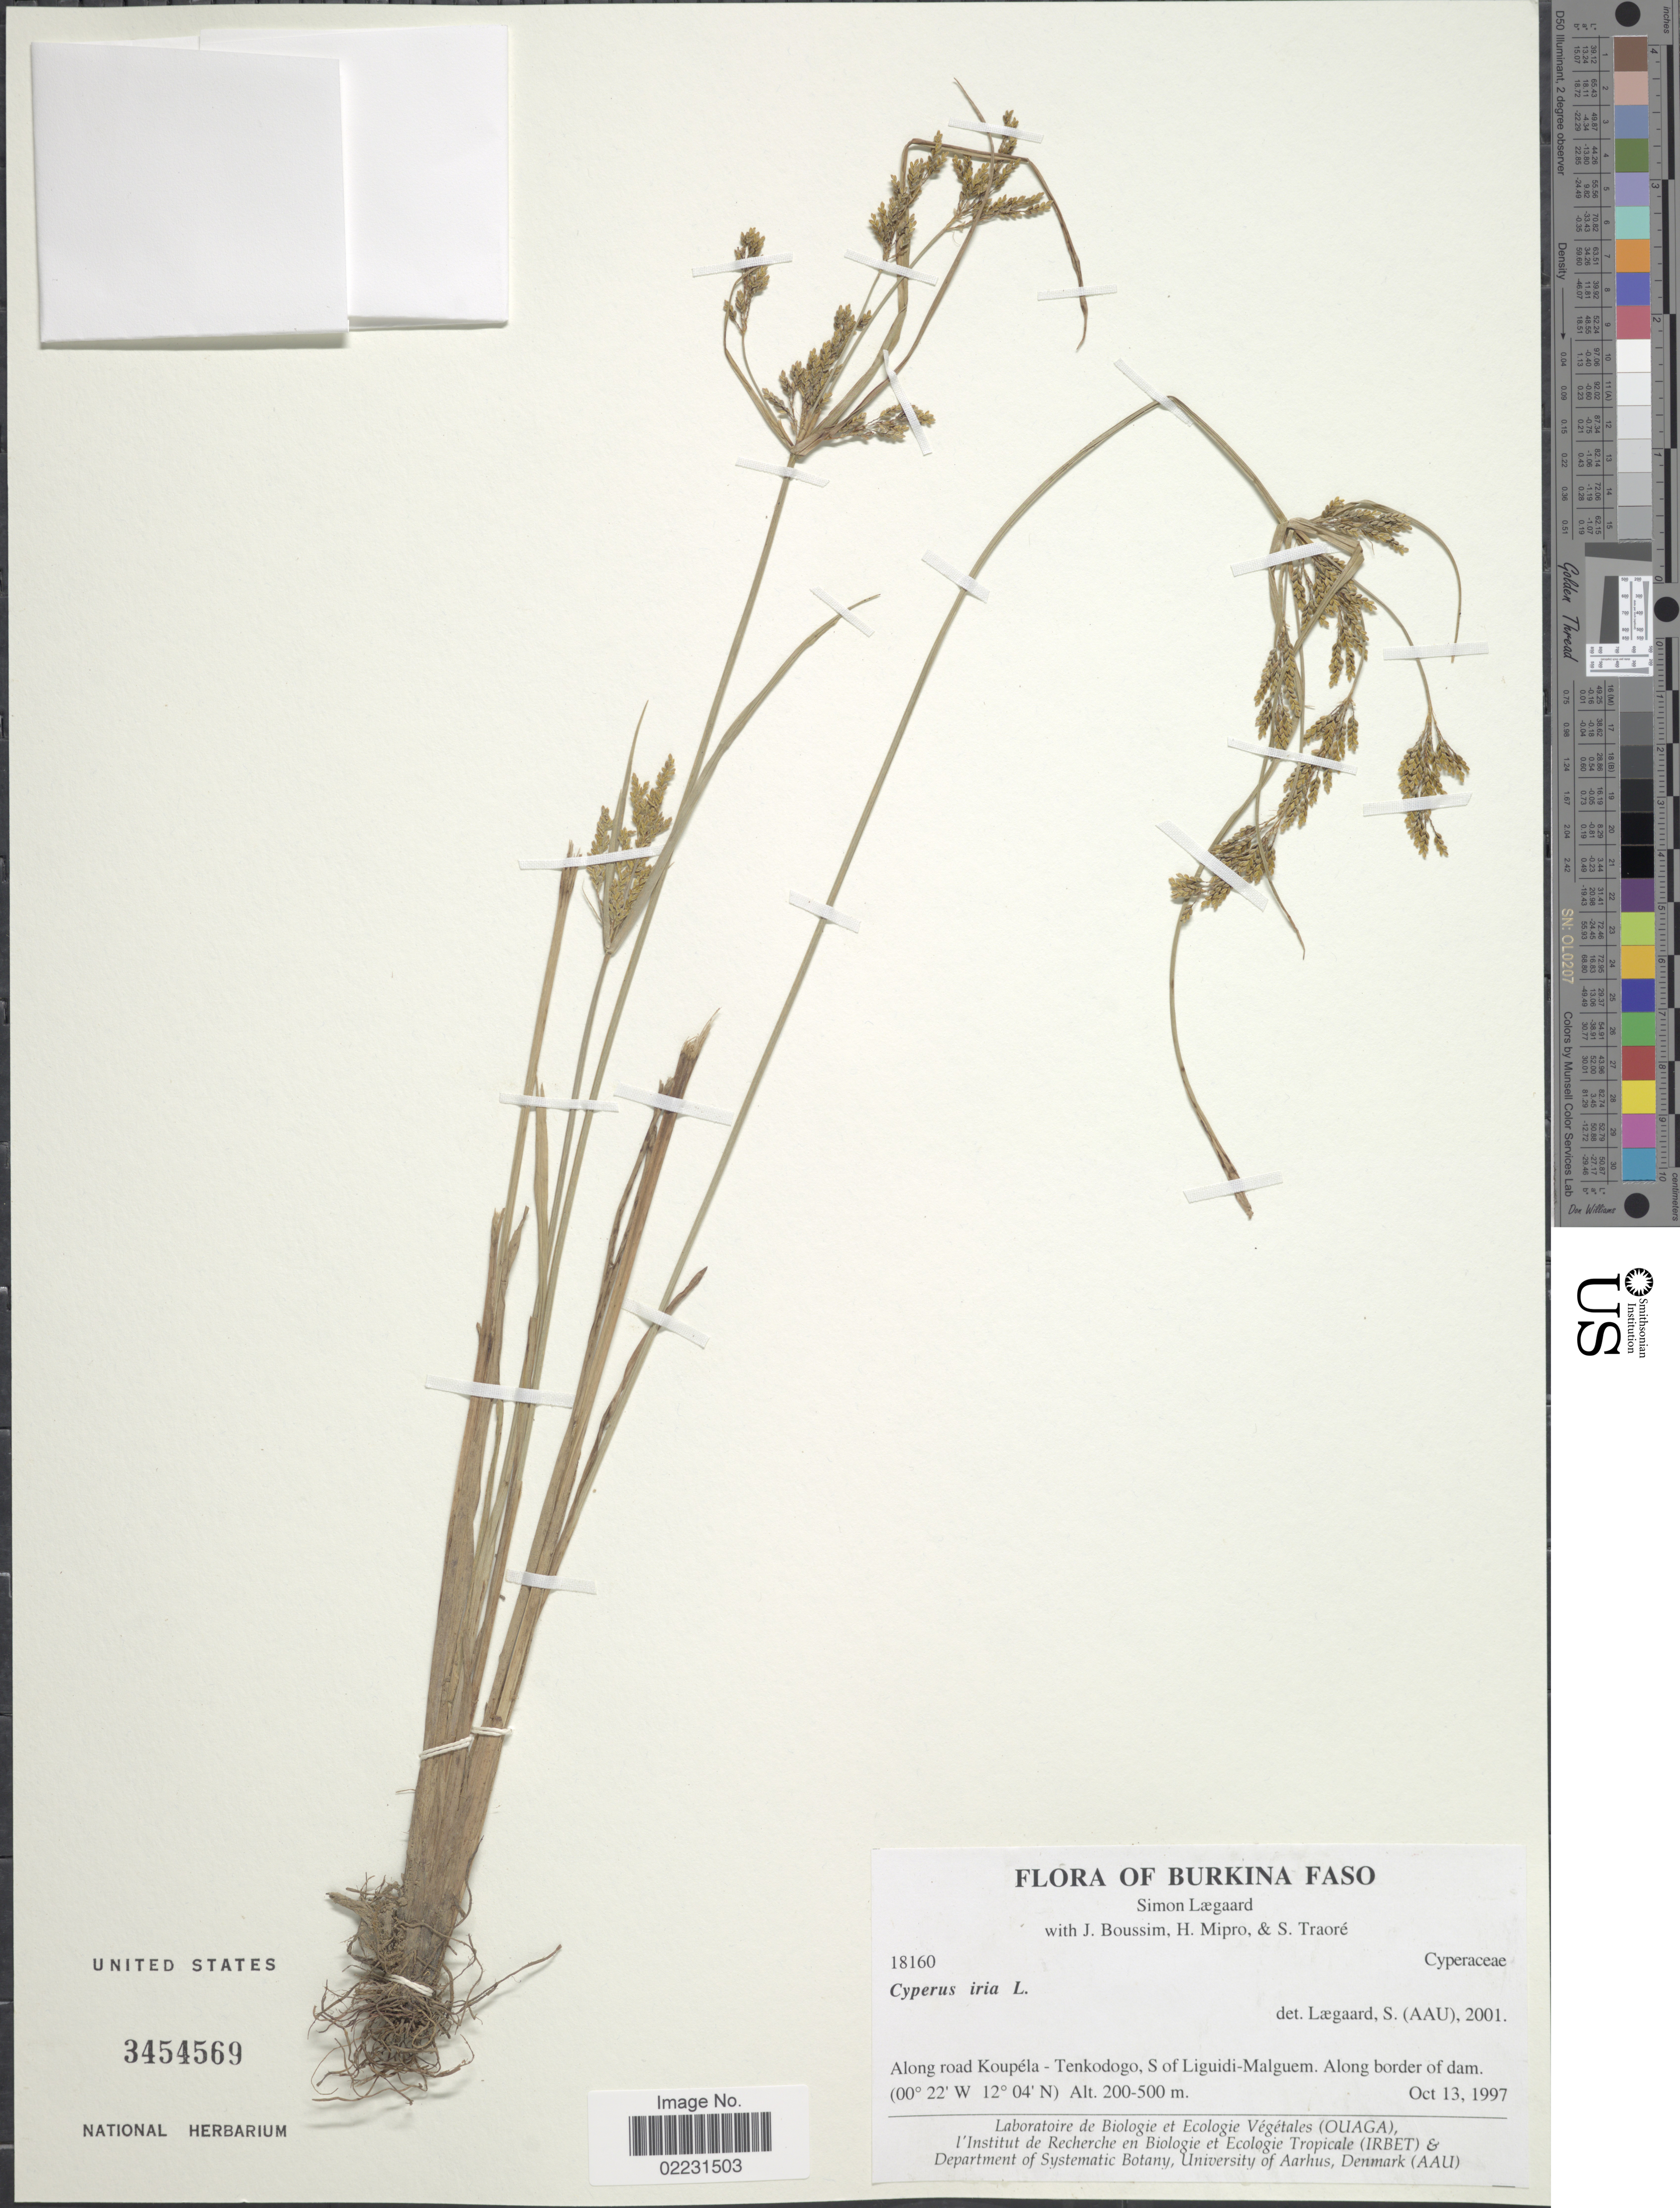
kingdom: Plantae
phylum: Tracheophyta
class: Liliopsida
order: Poales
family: Cyperaceae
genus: Cyperus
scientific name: Cyperus iria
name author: L.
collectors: S. Lægaard, J. Boussim, H. Mipro & S. Traore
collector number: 18160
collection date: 1997-10-13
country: Burkina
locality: Burkina Faso, Along road Koupela - Tengkodogo, S. of Liguidi-Malguem. Along border of dam.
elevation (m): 200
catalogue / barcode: US 3454569